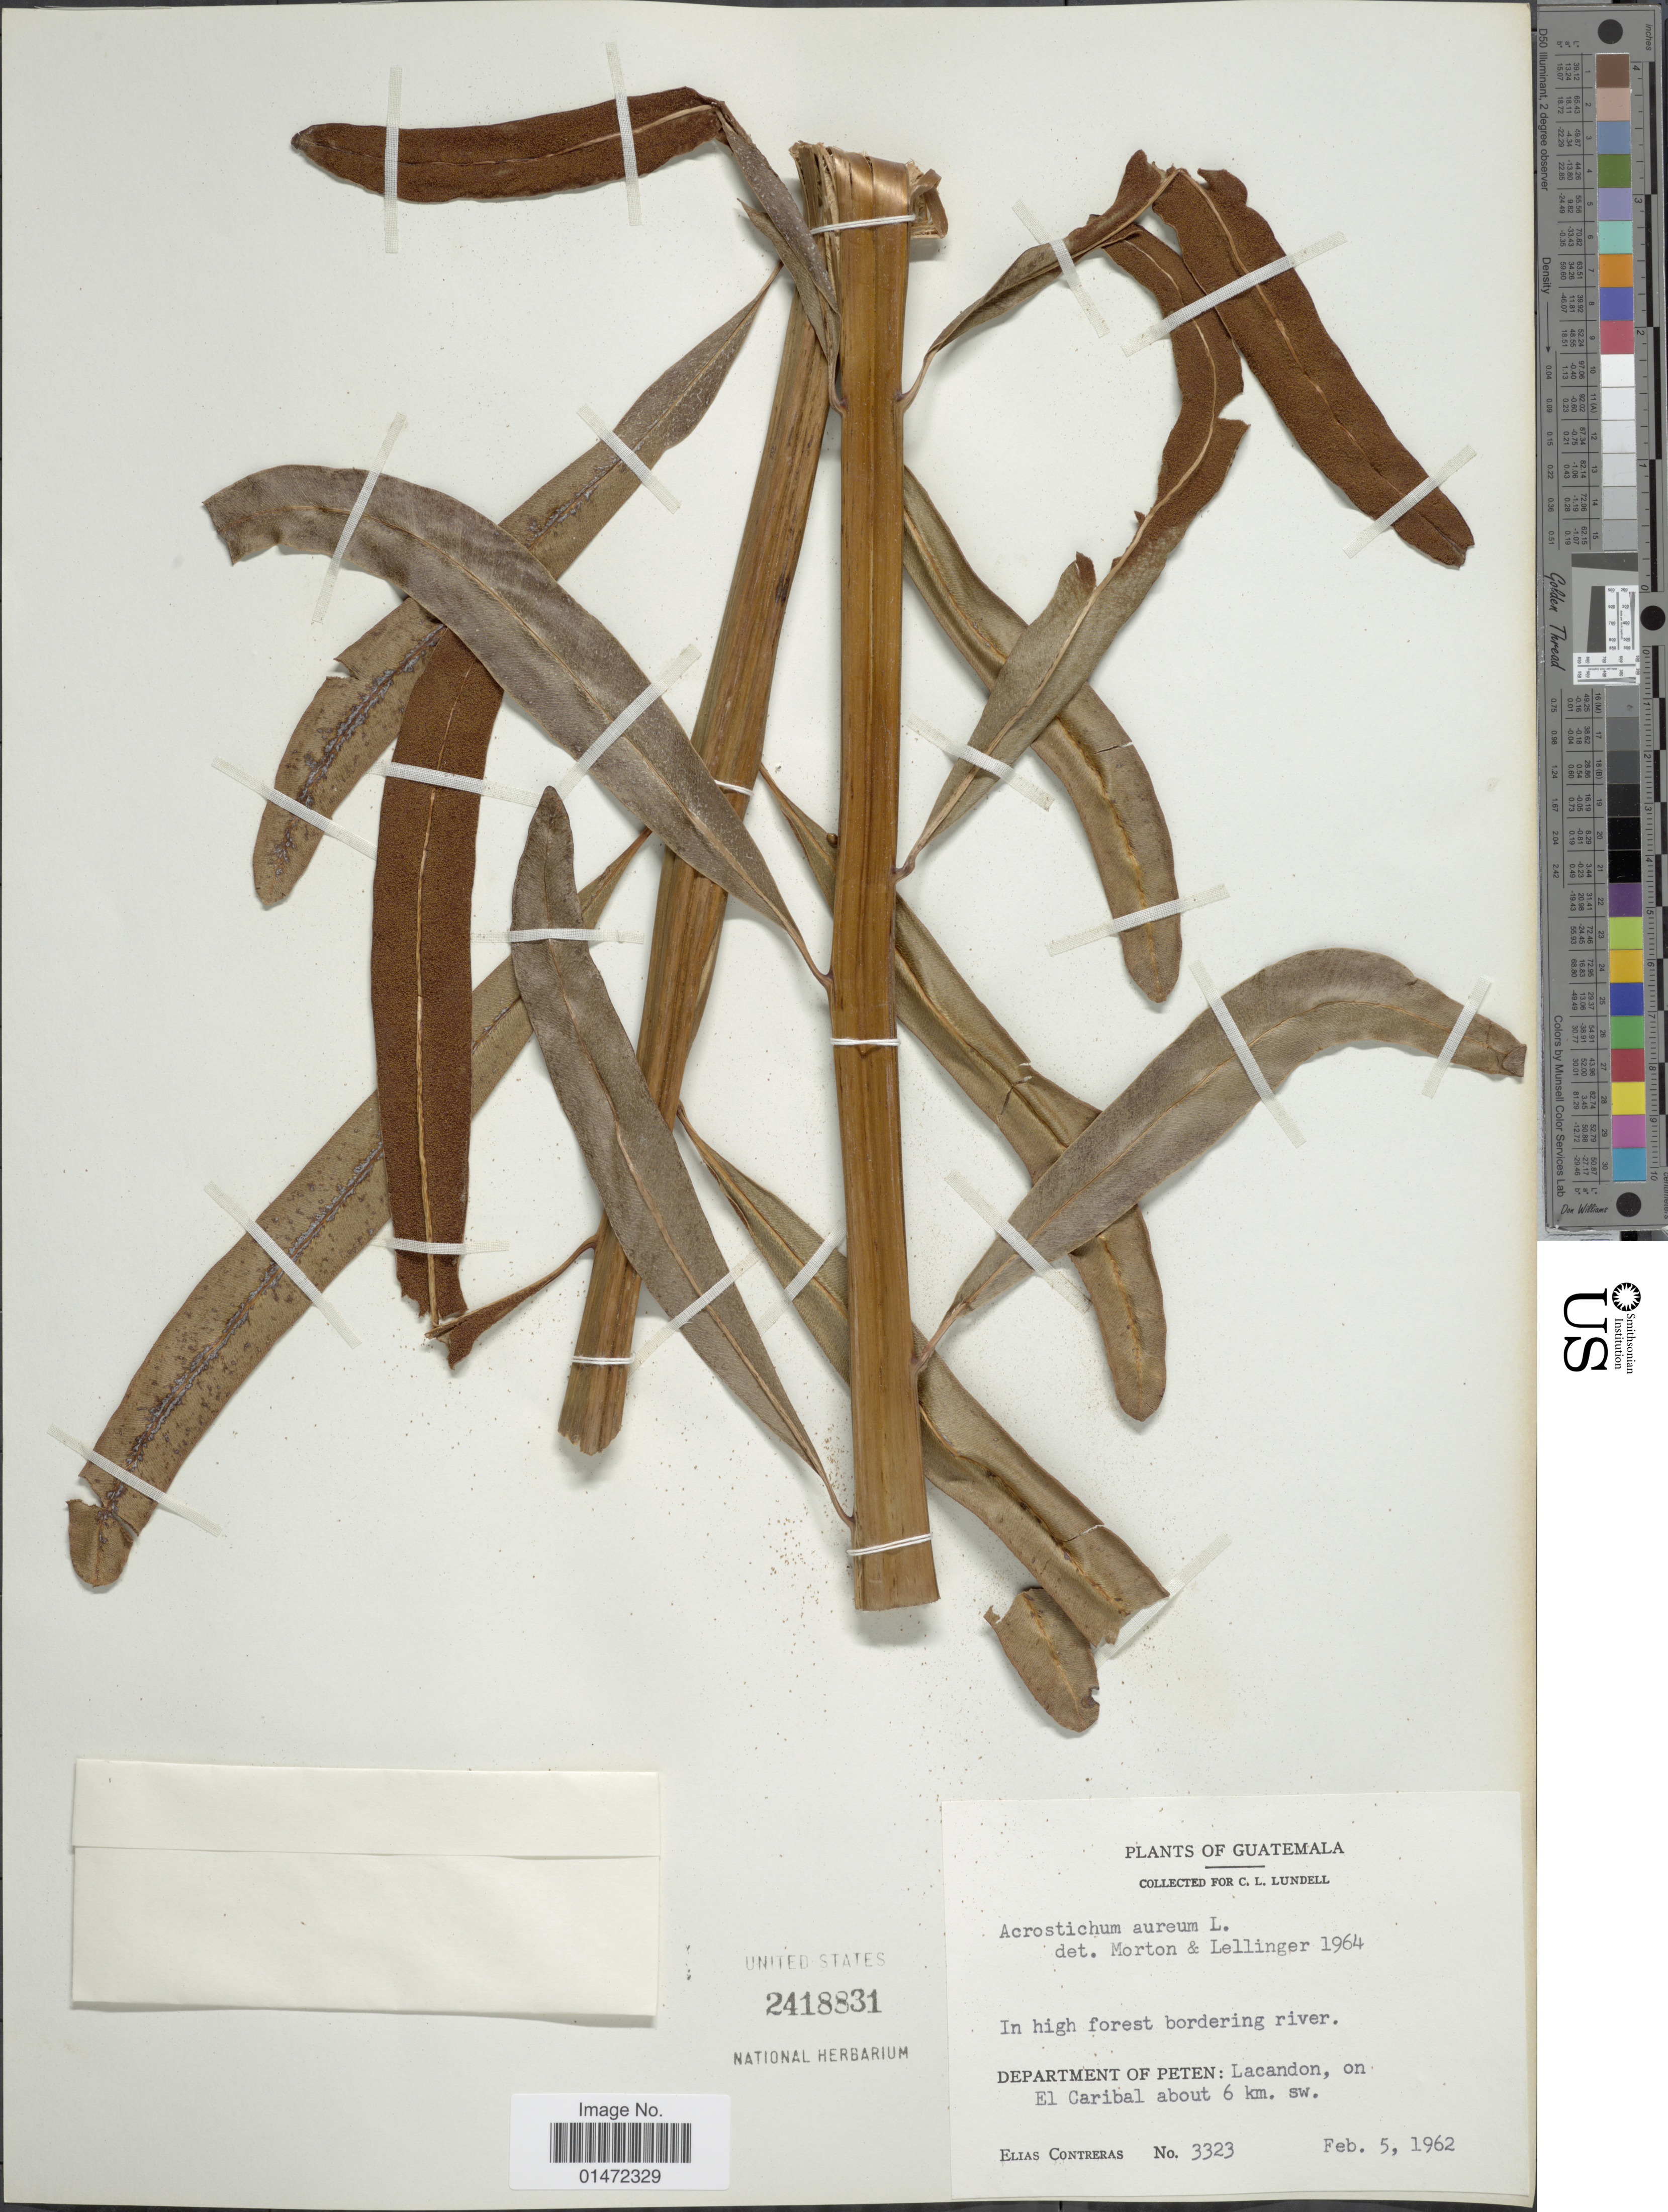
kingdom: Plantae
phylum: Tracheophyta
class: Polypodiopsida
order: Polypodiales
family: Pteridaceae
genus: Acrostichum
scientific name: Acrostichum aureum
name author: L.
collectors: E. Contreras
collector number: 3323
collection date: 1962-02-05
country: Guatemala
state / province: El Petén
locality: Lacandon, on El Caribal about 6 km. sw.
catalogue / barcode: US 2418831